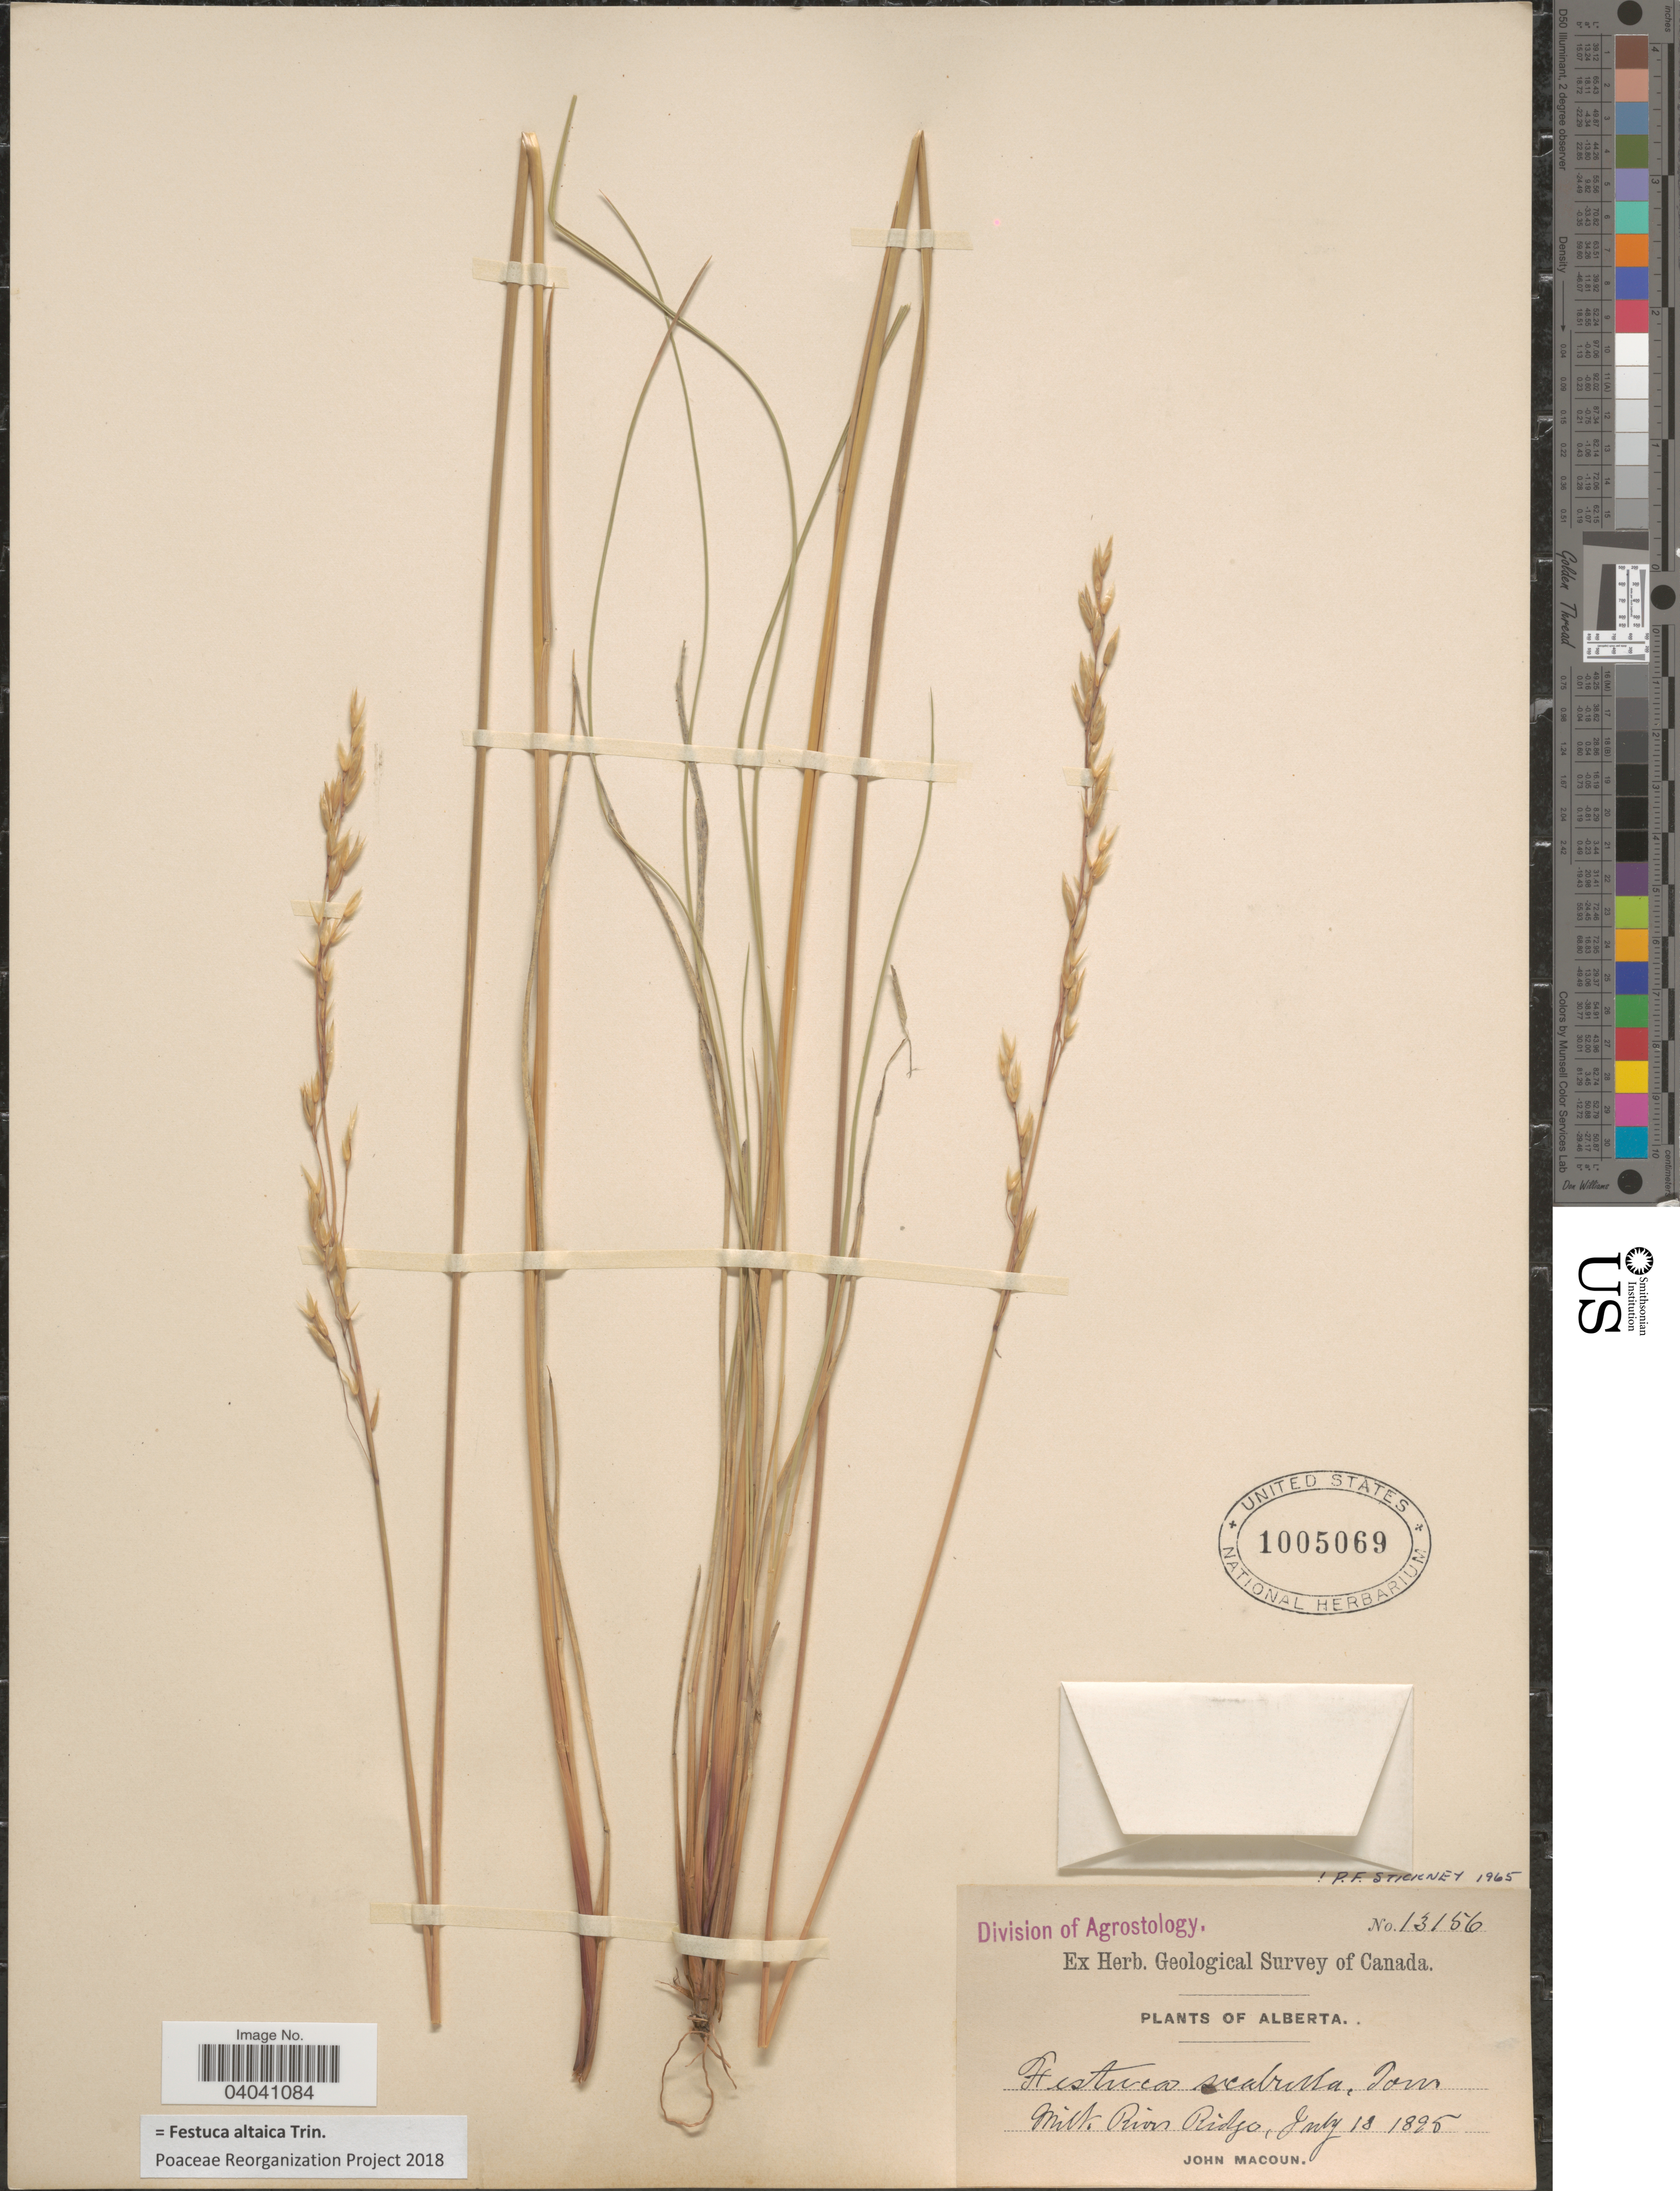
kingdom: Plantae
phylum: Tracheophyta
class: Liliopsida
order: Poales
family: Poaceae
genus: Festuca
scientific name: Festuca altaica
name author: Trin.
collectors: J. Macoun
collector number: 13156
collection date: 1895-07-18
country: Canada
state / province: Alberta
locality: Milt. River Ridge.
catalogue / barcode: US 1005069